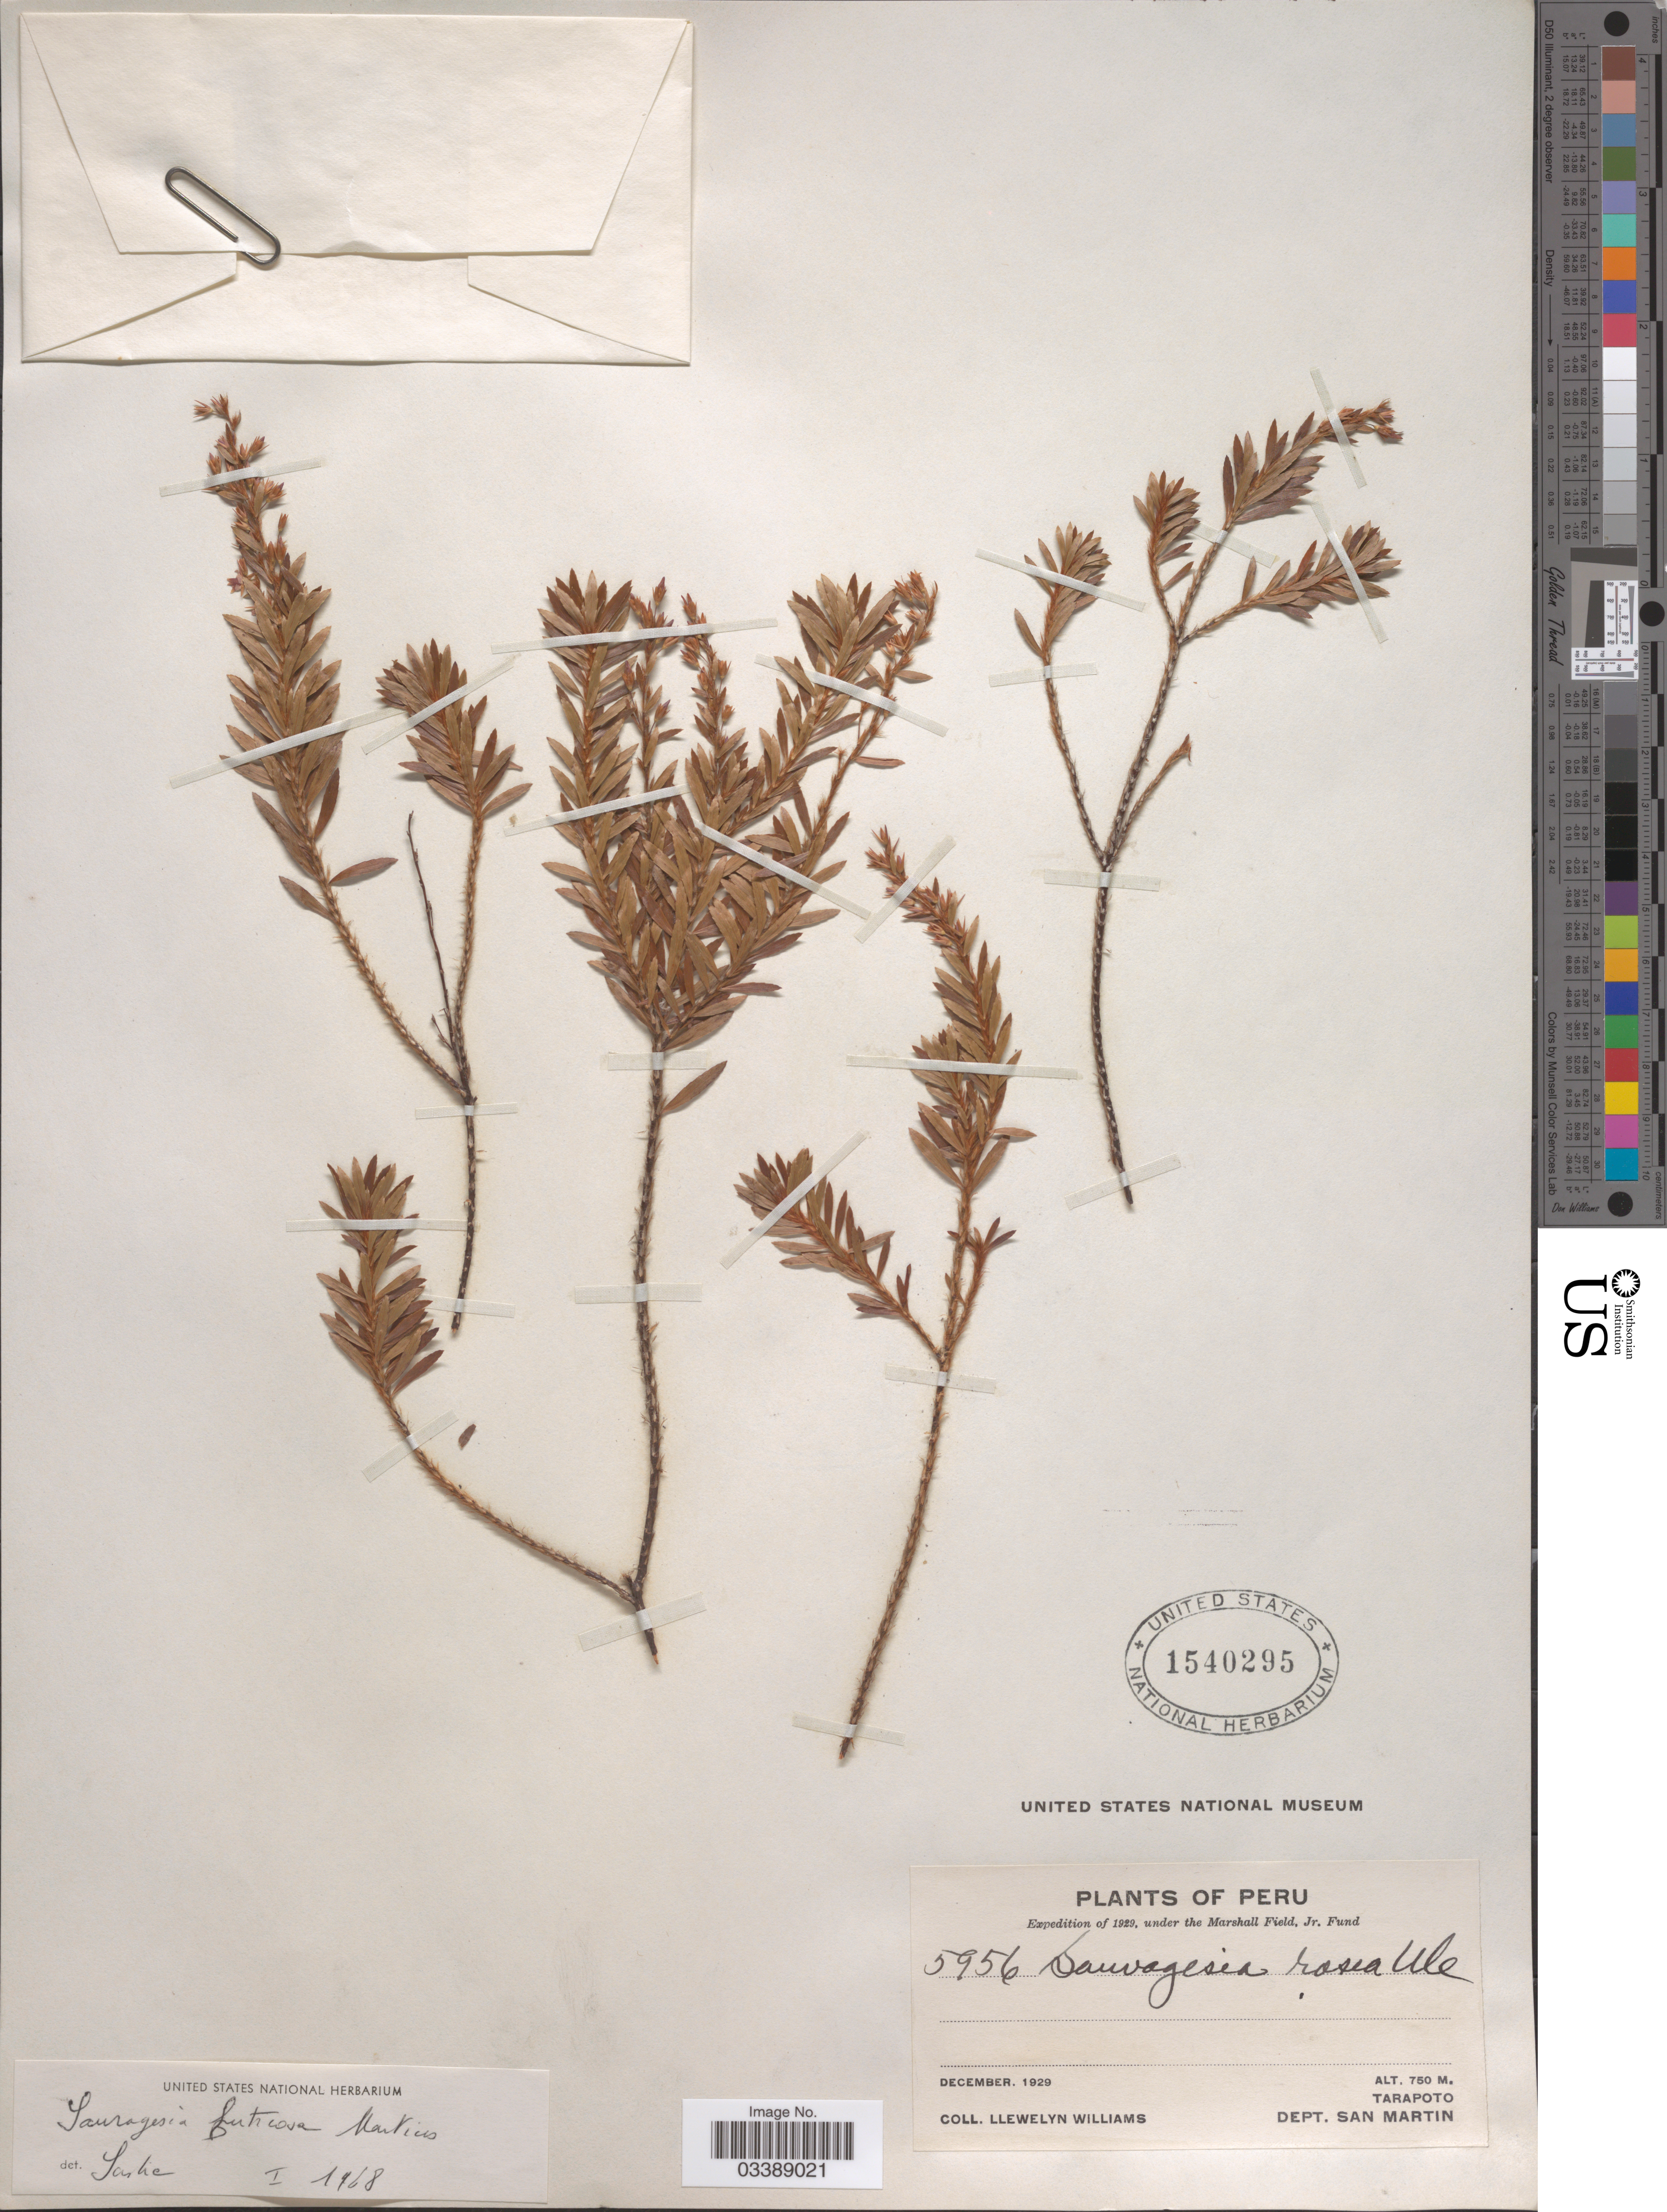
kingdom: Plantae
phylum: Tracheophyta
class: Magnoliopsida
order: Malpighiales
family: Ochnaceae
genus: Sauvagesia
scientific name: Sauvagesia fruticosa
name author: Mart.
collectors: Ll. Williams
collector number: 5956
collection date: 1929-12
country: Peru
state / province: San Martín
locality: Tarapoto. Dept. San Martin.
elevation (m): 750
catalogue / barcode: US 1540295